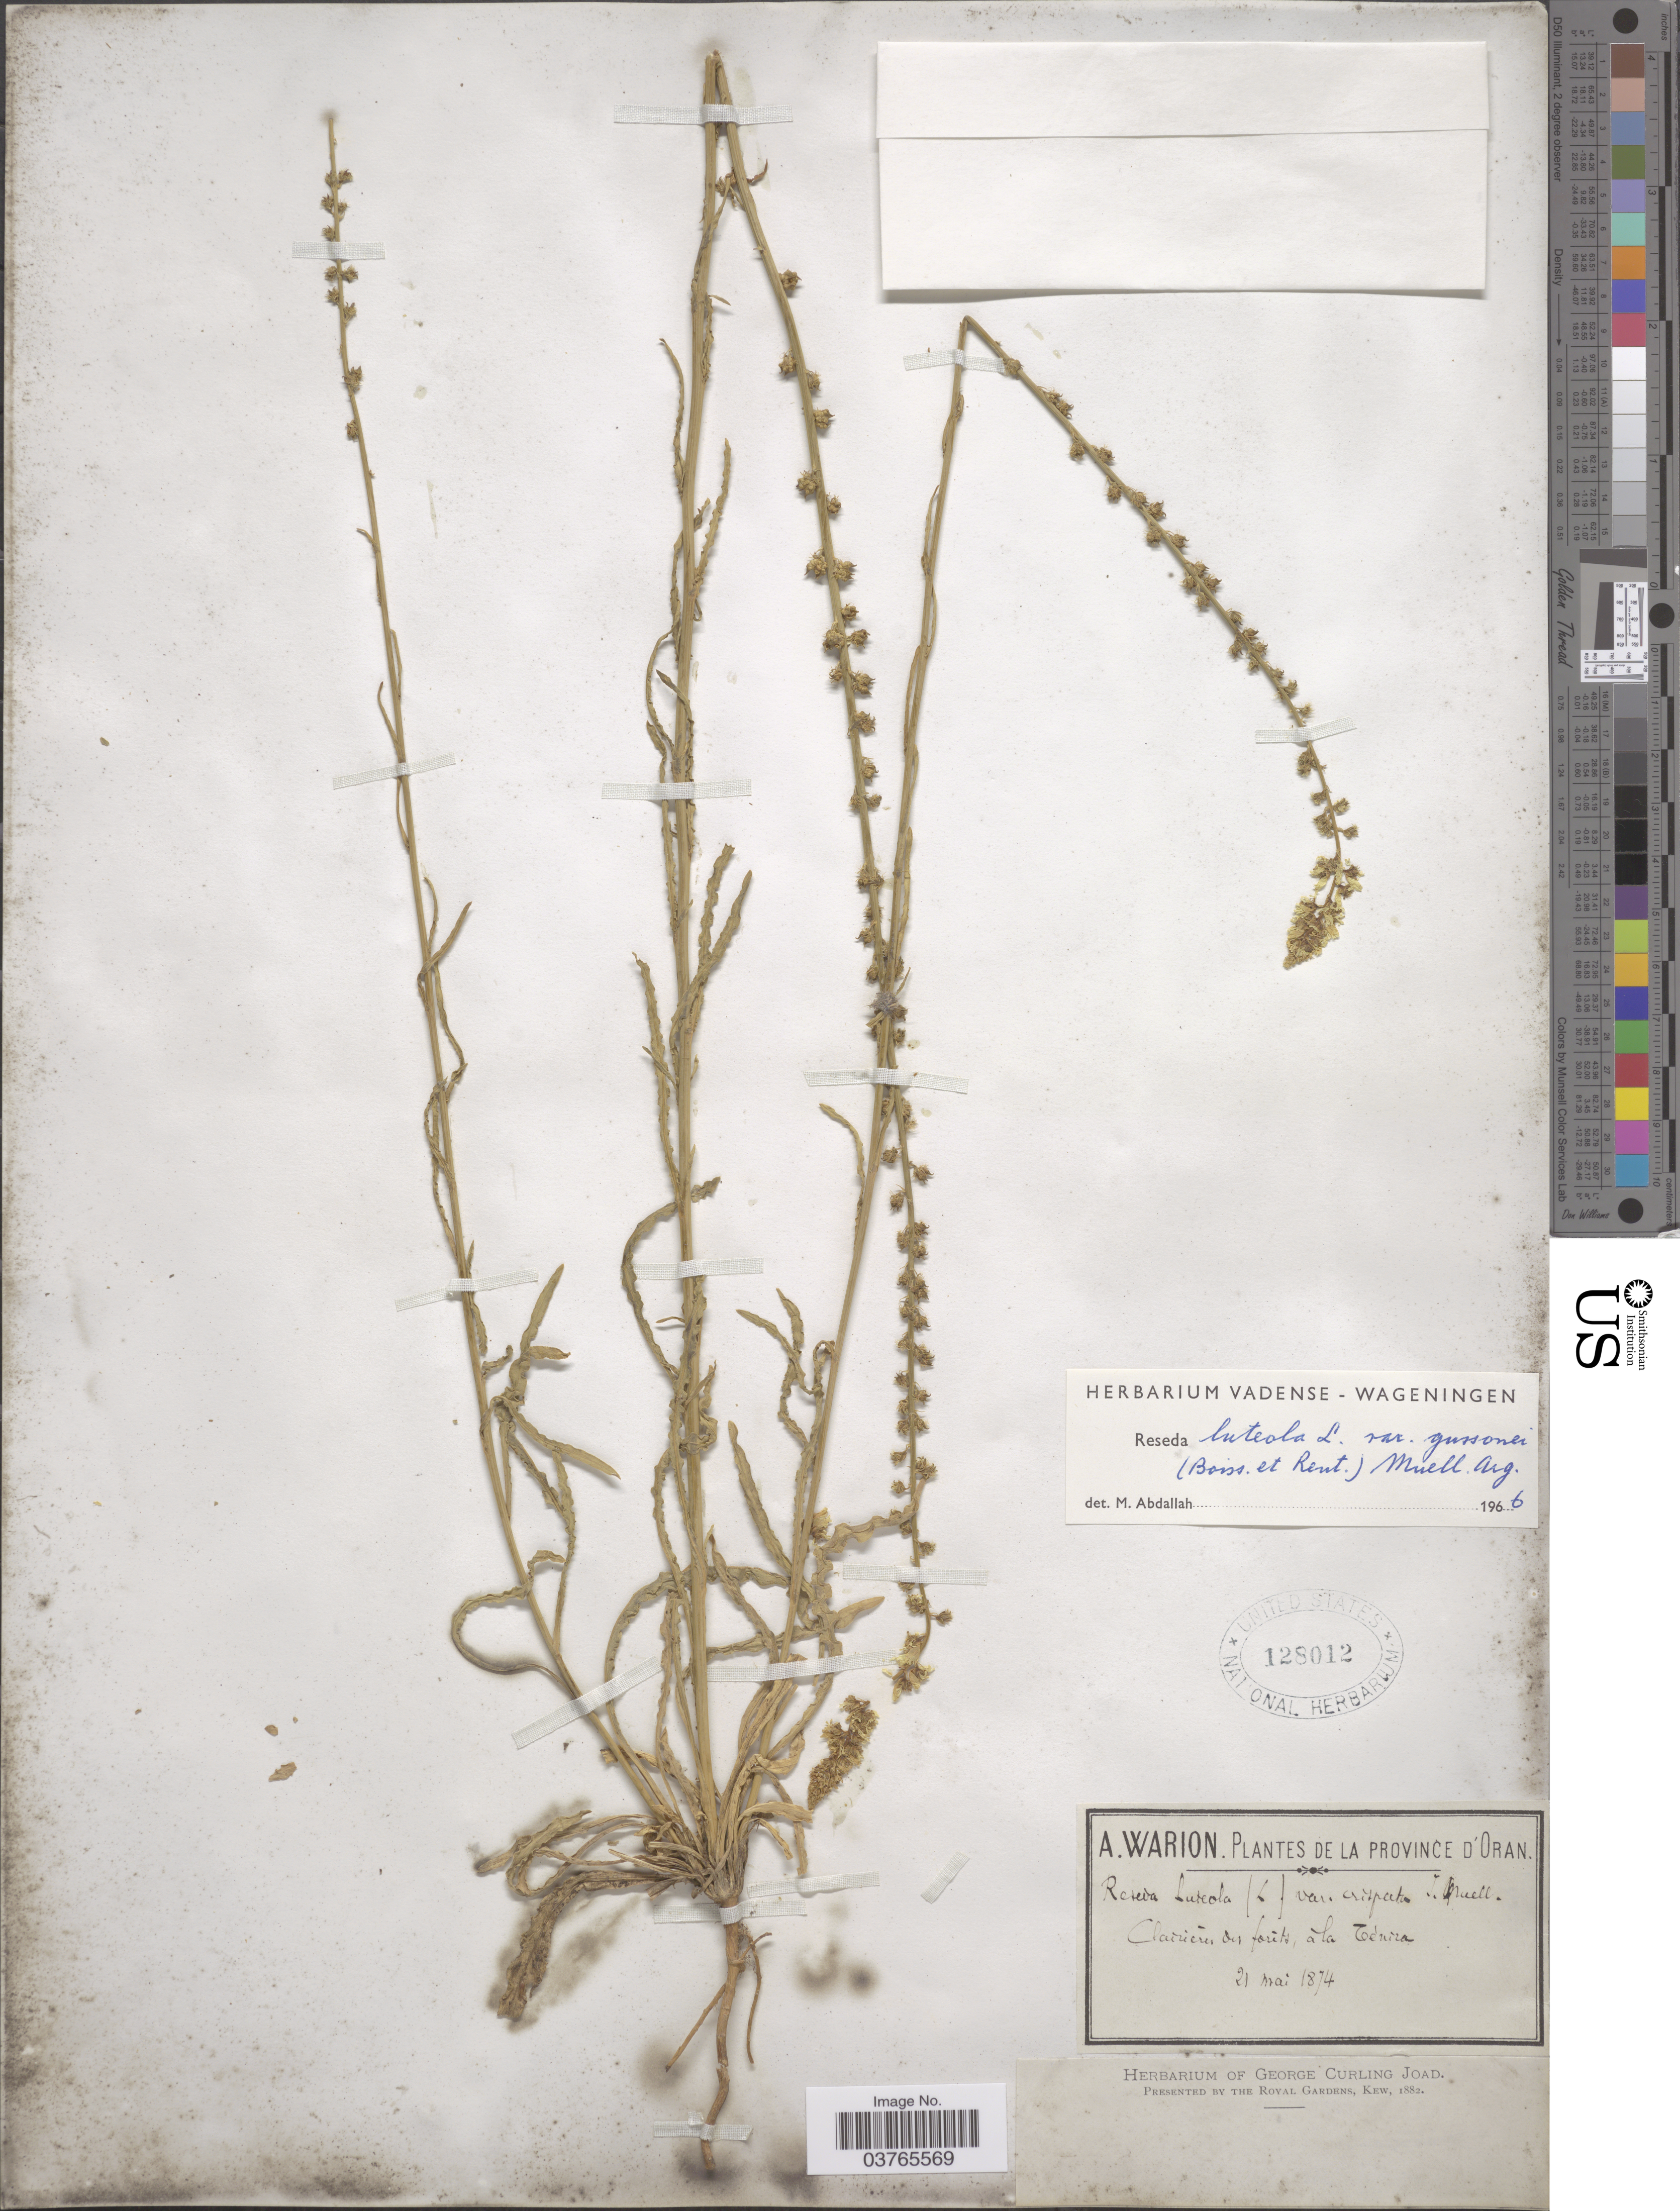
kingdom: Plantae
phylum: Tracheophyta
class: Magnoliopsida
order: Brassicales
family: Resedaceae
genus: Reseda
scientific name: Reseda luteola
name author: L.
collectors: A. Warion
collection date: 1874-05-21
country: Algeria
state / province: Oran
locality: Clarieres des foréts, a la Tenira.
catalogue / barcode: US 128012